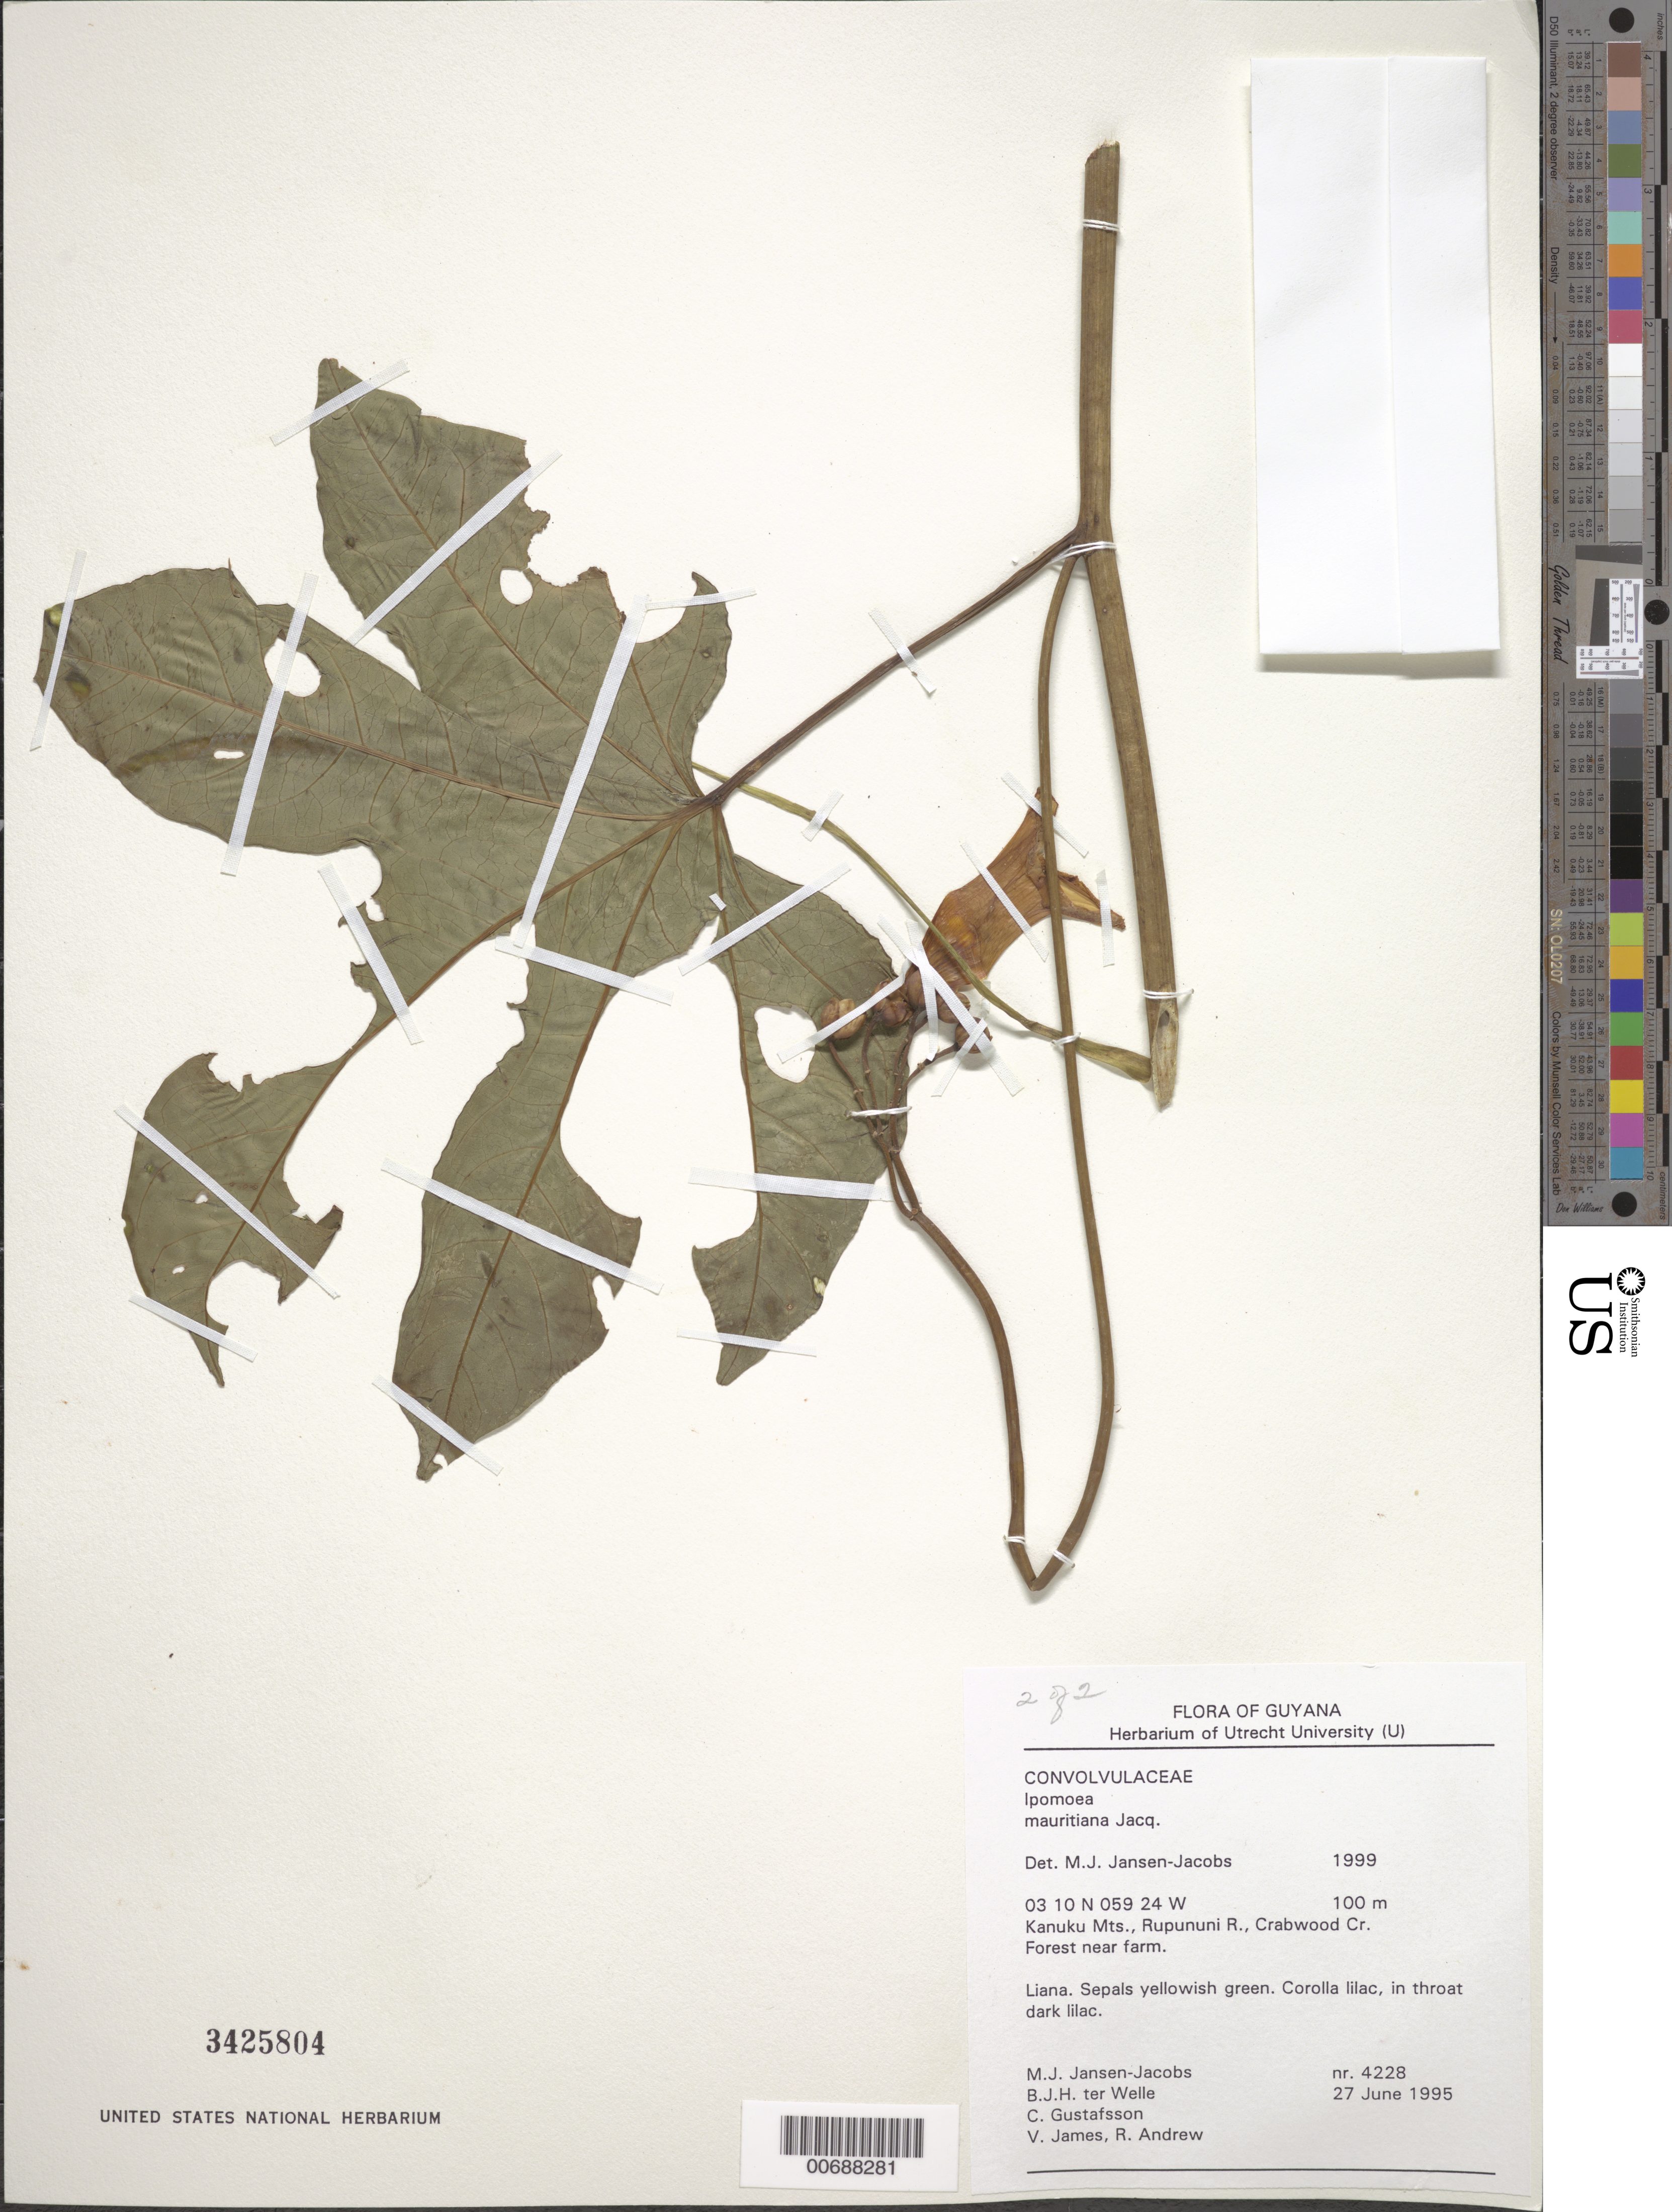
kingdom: Plantae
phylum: Tracheophyta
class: Magnoliopsida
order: Solanales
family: Convolvulaceae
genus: Ipomoea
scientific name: Ipomoea mauritiana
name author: Jacq.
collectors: M. J. Jansen-Jacobs, B. Welle, C. Gustafsson, V. James & R. Andrew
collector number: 4228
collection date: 1995-06-27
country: Guyana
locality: Kanuku Mts., Rupununi R., Crabwood Cr.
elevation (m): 100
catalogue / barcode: US 3425804